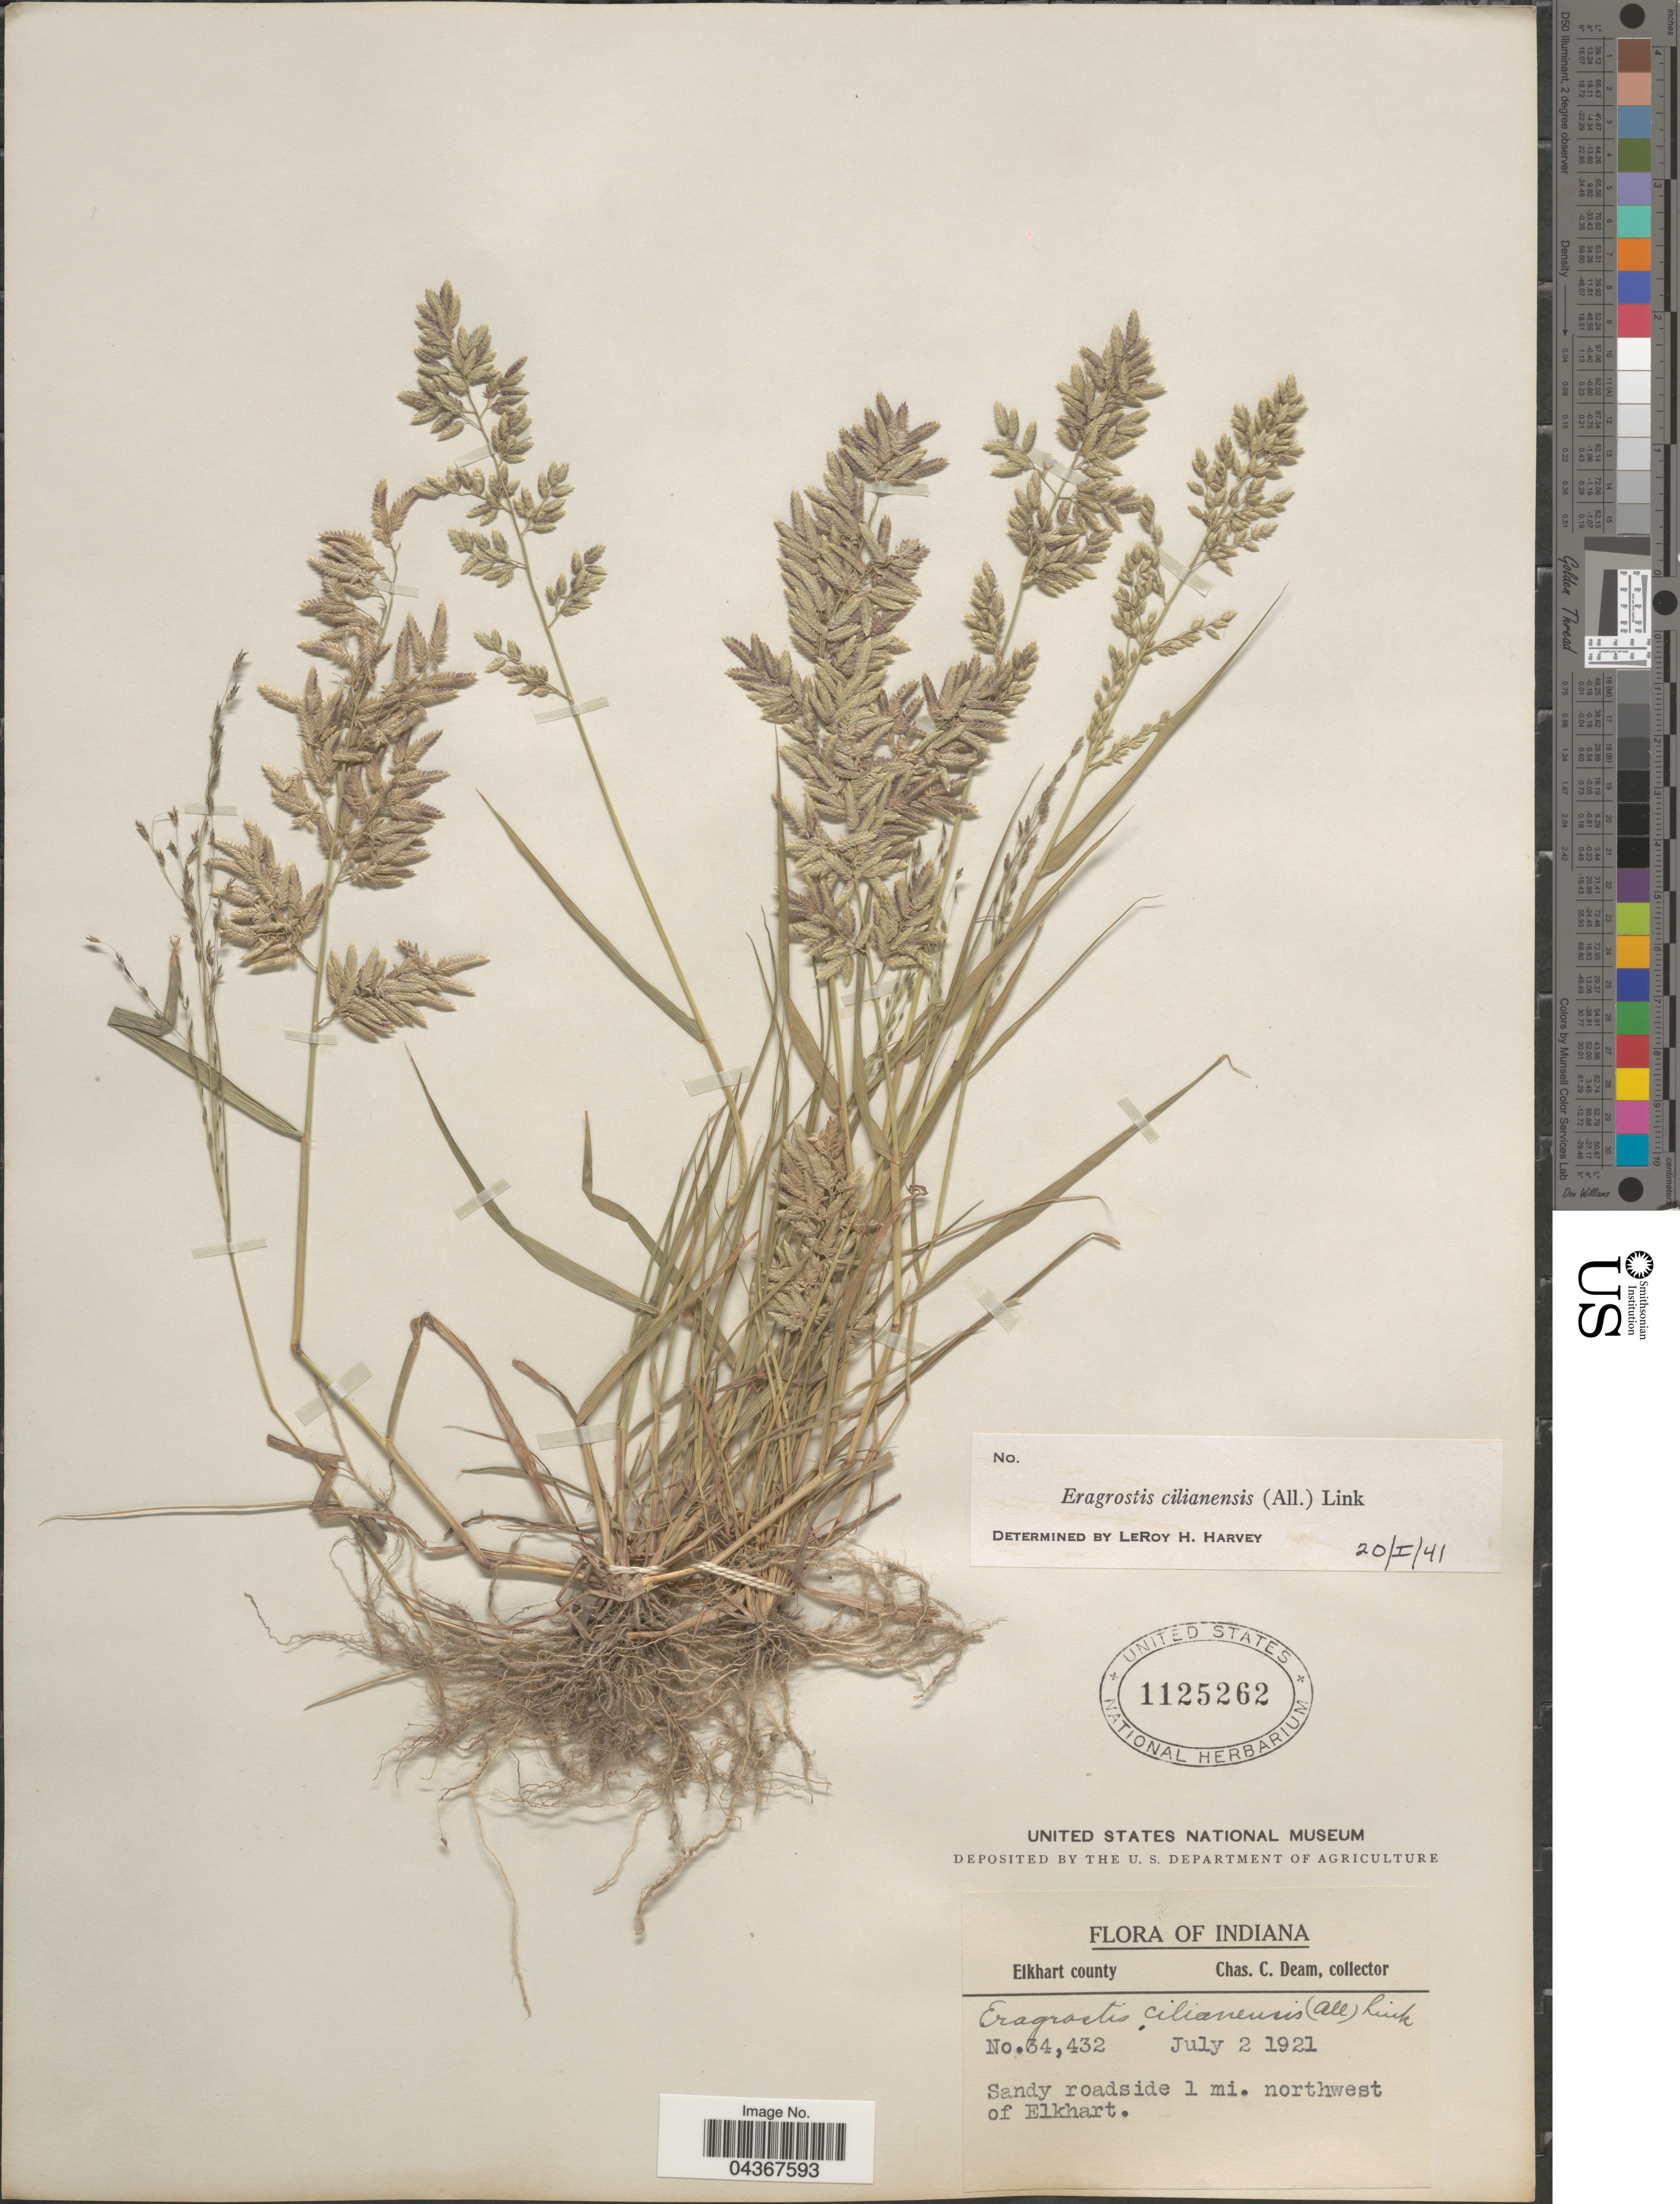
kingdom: Plantae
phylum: Tracheophyta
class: Liliopsida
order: Poales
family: Poaceae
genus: Eragrostis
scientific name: Eragrostis cilianensis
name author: (Bellardi) Vignolo ex Janch.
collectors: C. C. Deam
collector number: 34432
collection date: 1921-07-02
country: United States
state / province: Indiana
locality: Elkhart county. Sandy roadside 1 mi. northwest of Elkhart.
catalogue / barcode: US 1125262